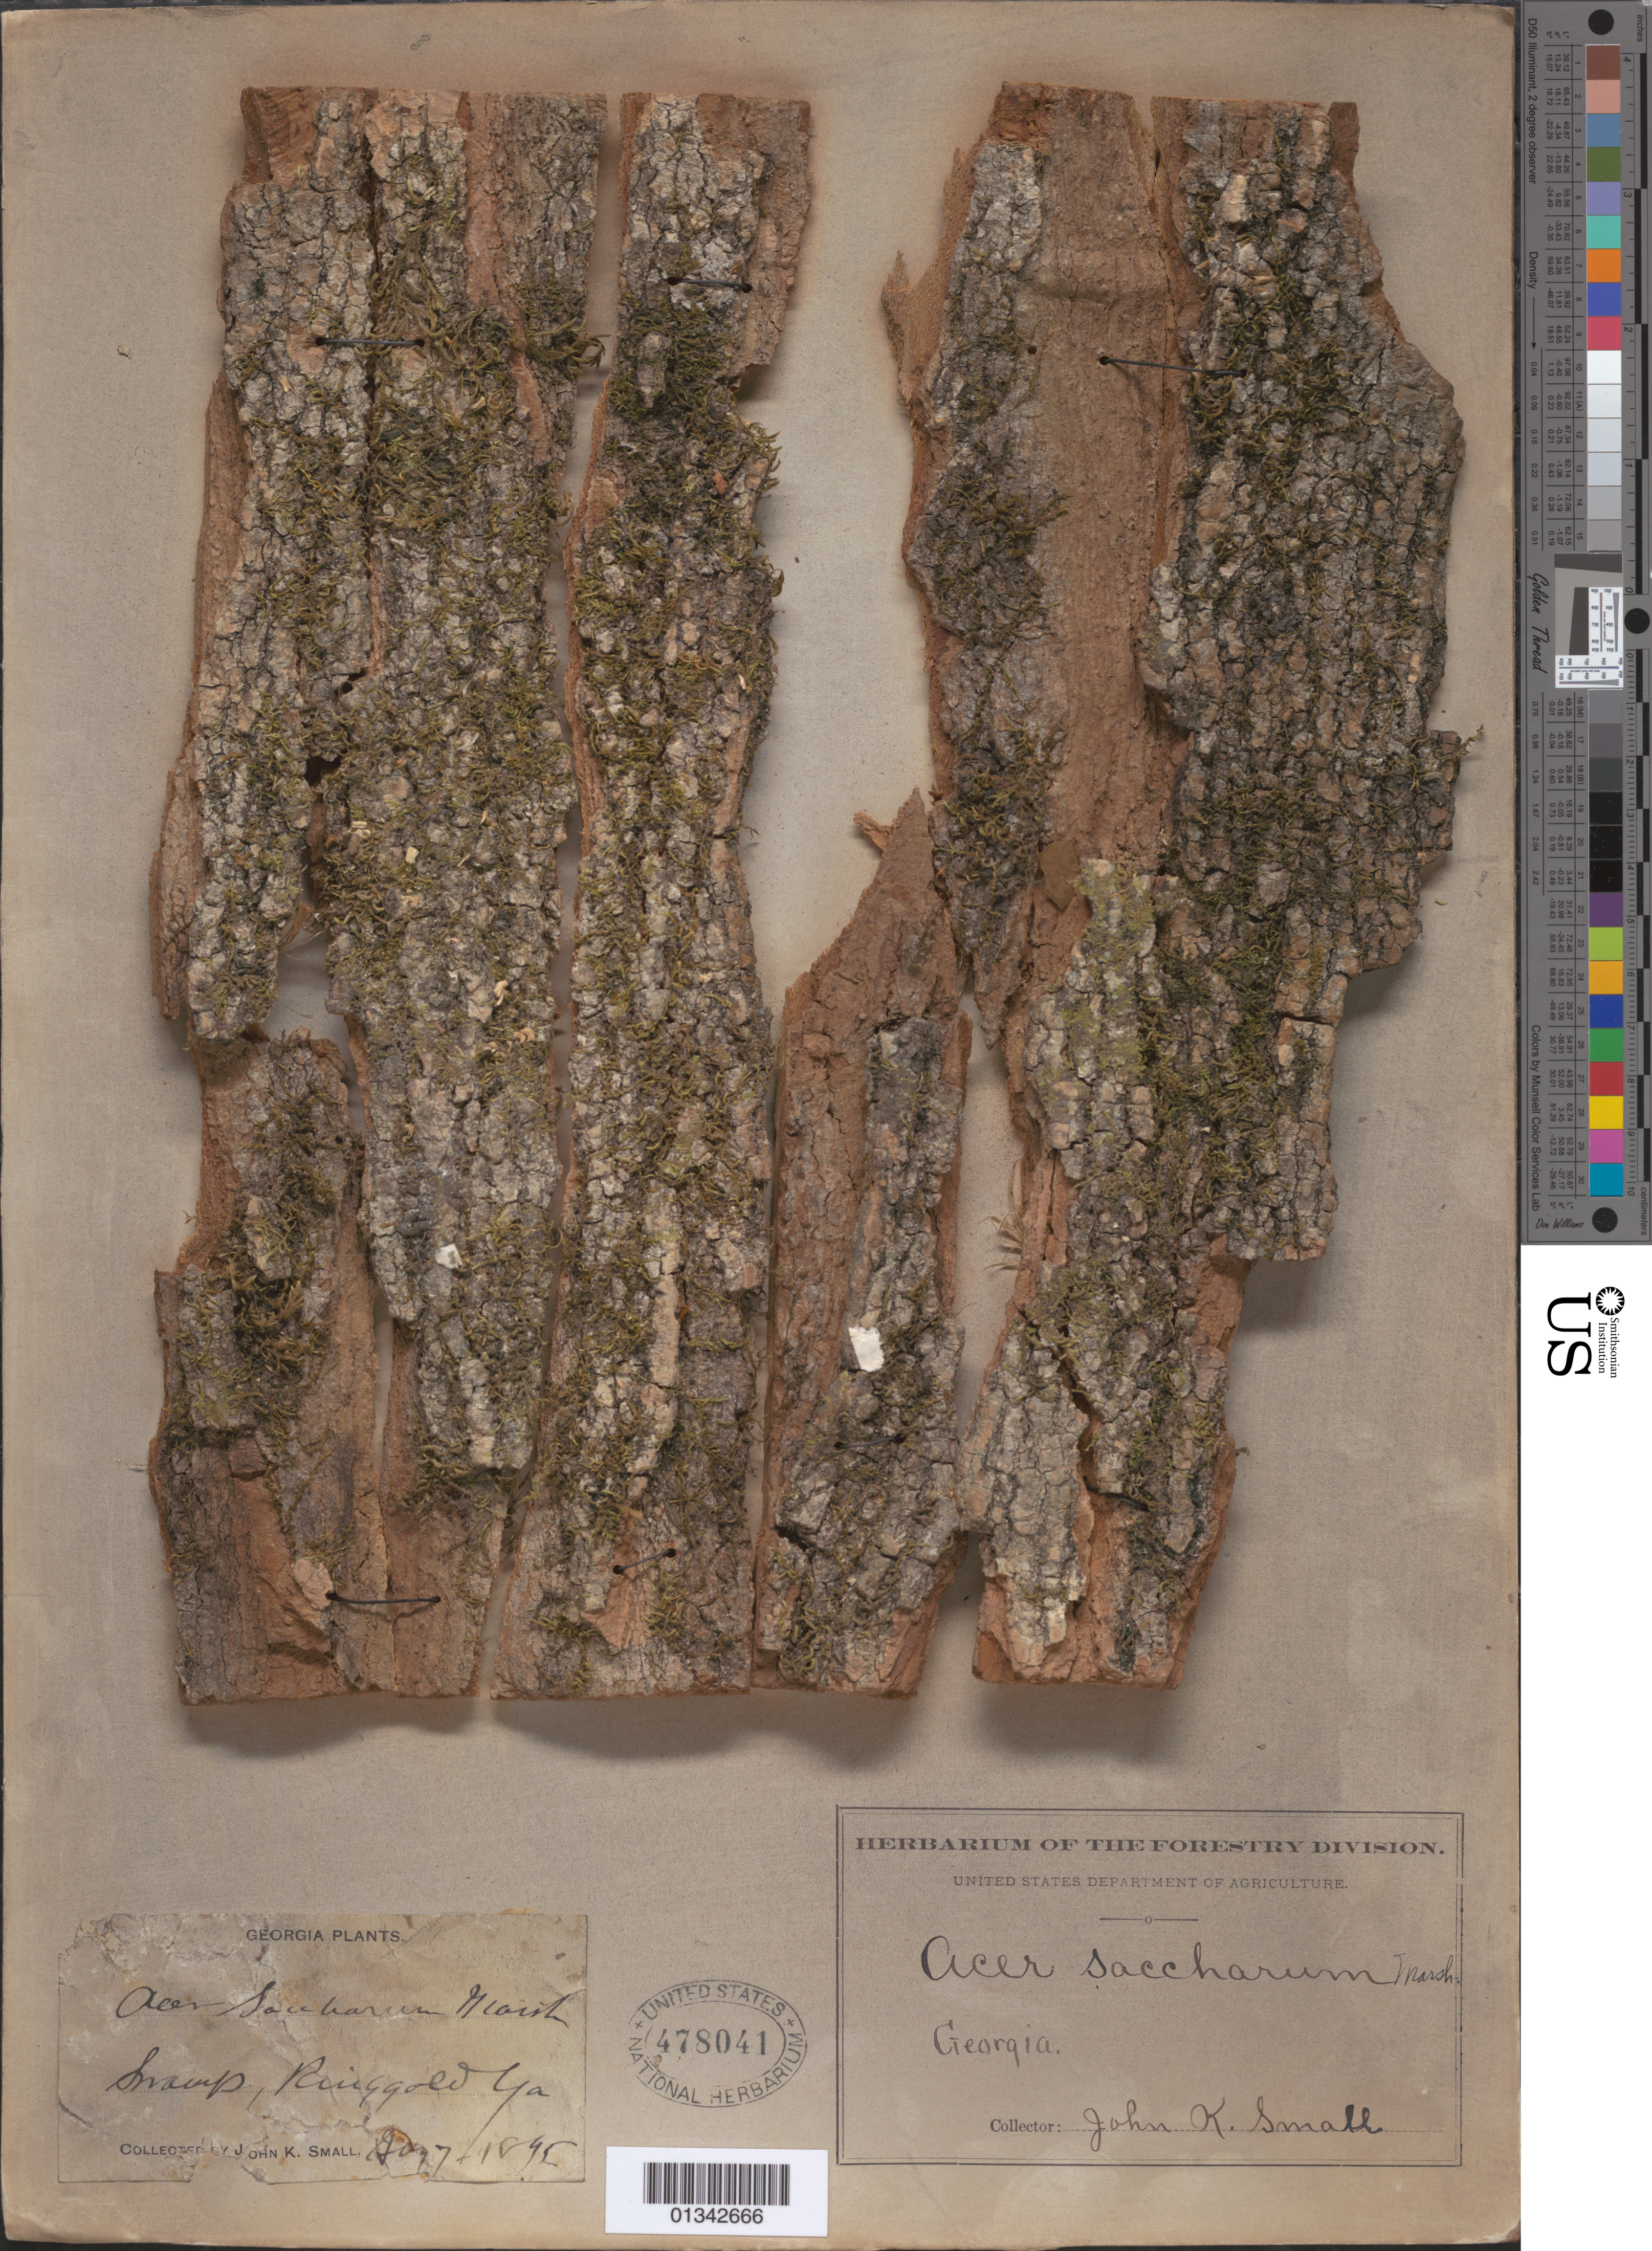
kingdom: Plantae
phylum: Tracheophyta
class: Magnoliopsida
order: Sapindales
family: Sapindaceae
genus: Acer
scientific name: Acer saccharum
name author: Marshall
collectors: J. K. Small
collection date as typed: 1895 [?]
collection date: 1895-08-07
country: United States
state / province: Georgia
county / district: Catoosa County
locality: Ringgold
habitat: Swamp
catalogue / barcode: US 478041